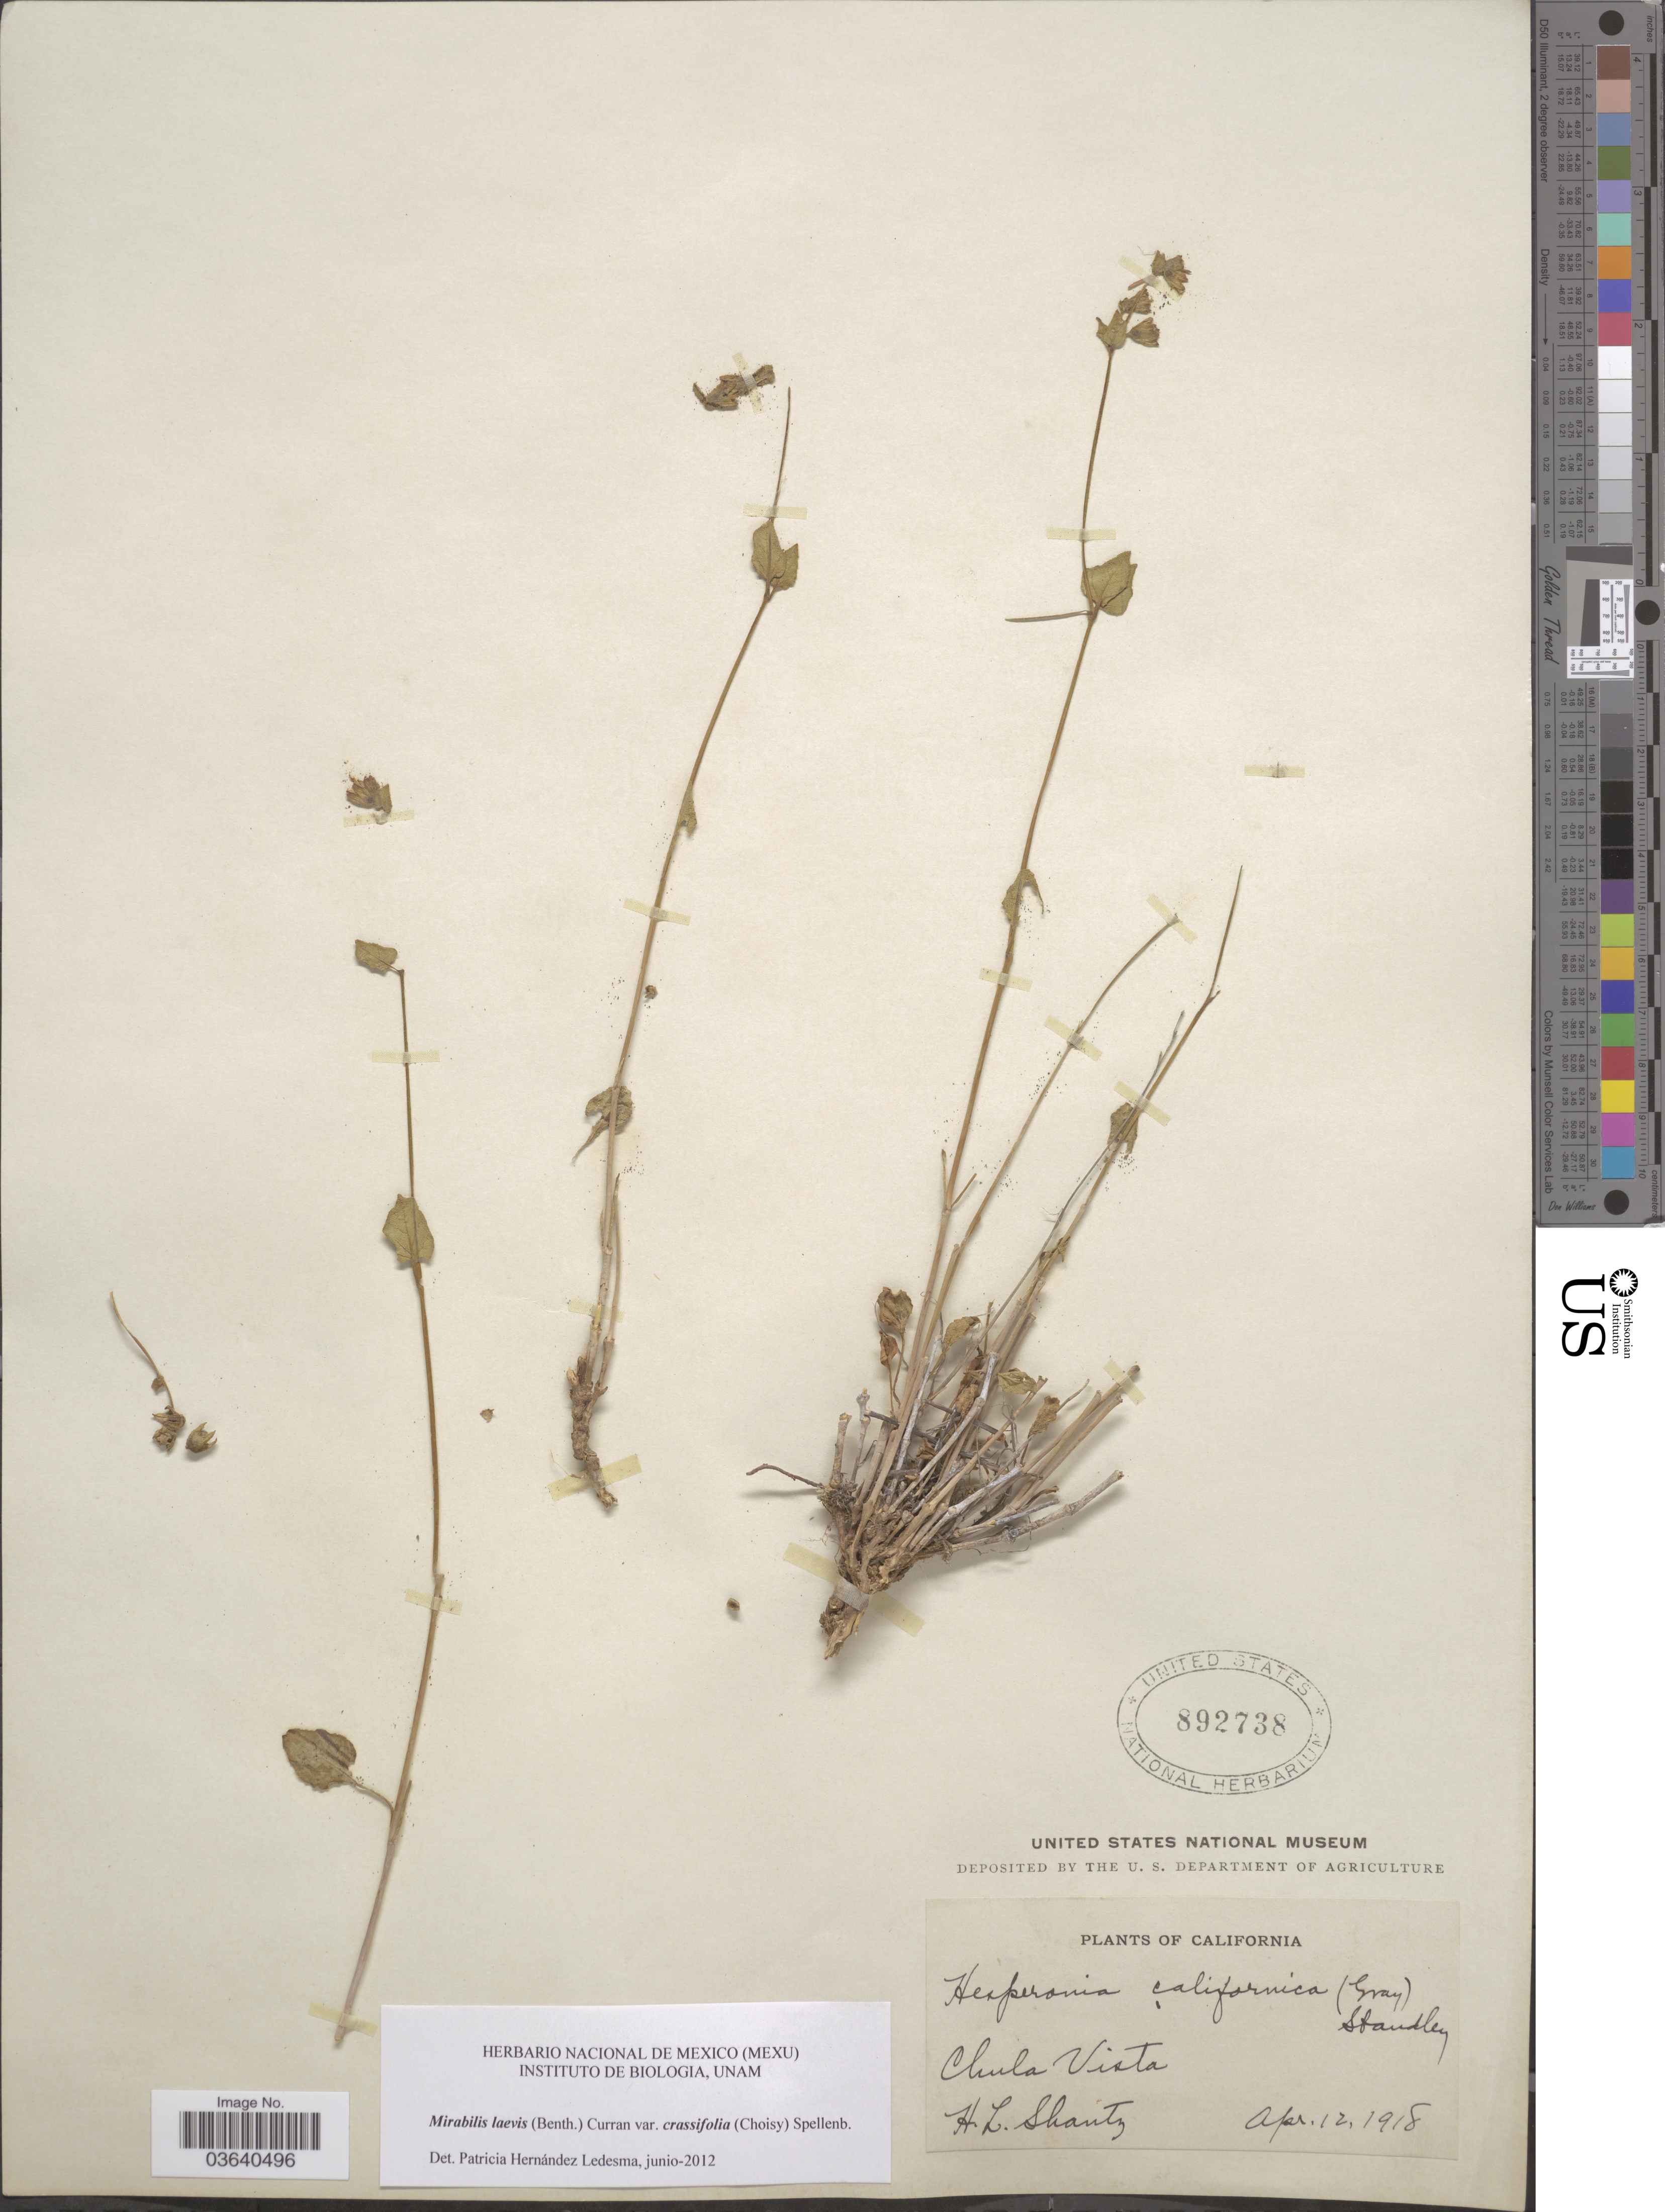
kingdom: Plantae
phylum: Tracheophyta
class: Magnoliopsida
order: Caryophyllales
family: Nyctaginaceae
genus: Mirabilis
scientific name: Mirabilis laevis var. crassifolia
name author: (Choisy) Spellenb.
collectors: H. Shantz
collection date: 1918-04-12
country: United States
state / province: California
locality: Chula Vista.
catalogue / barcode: US 892738